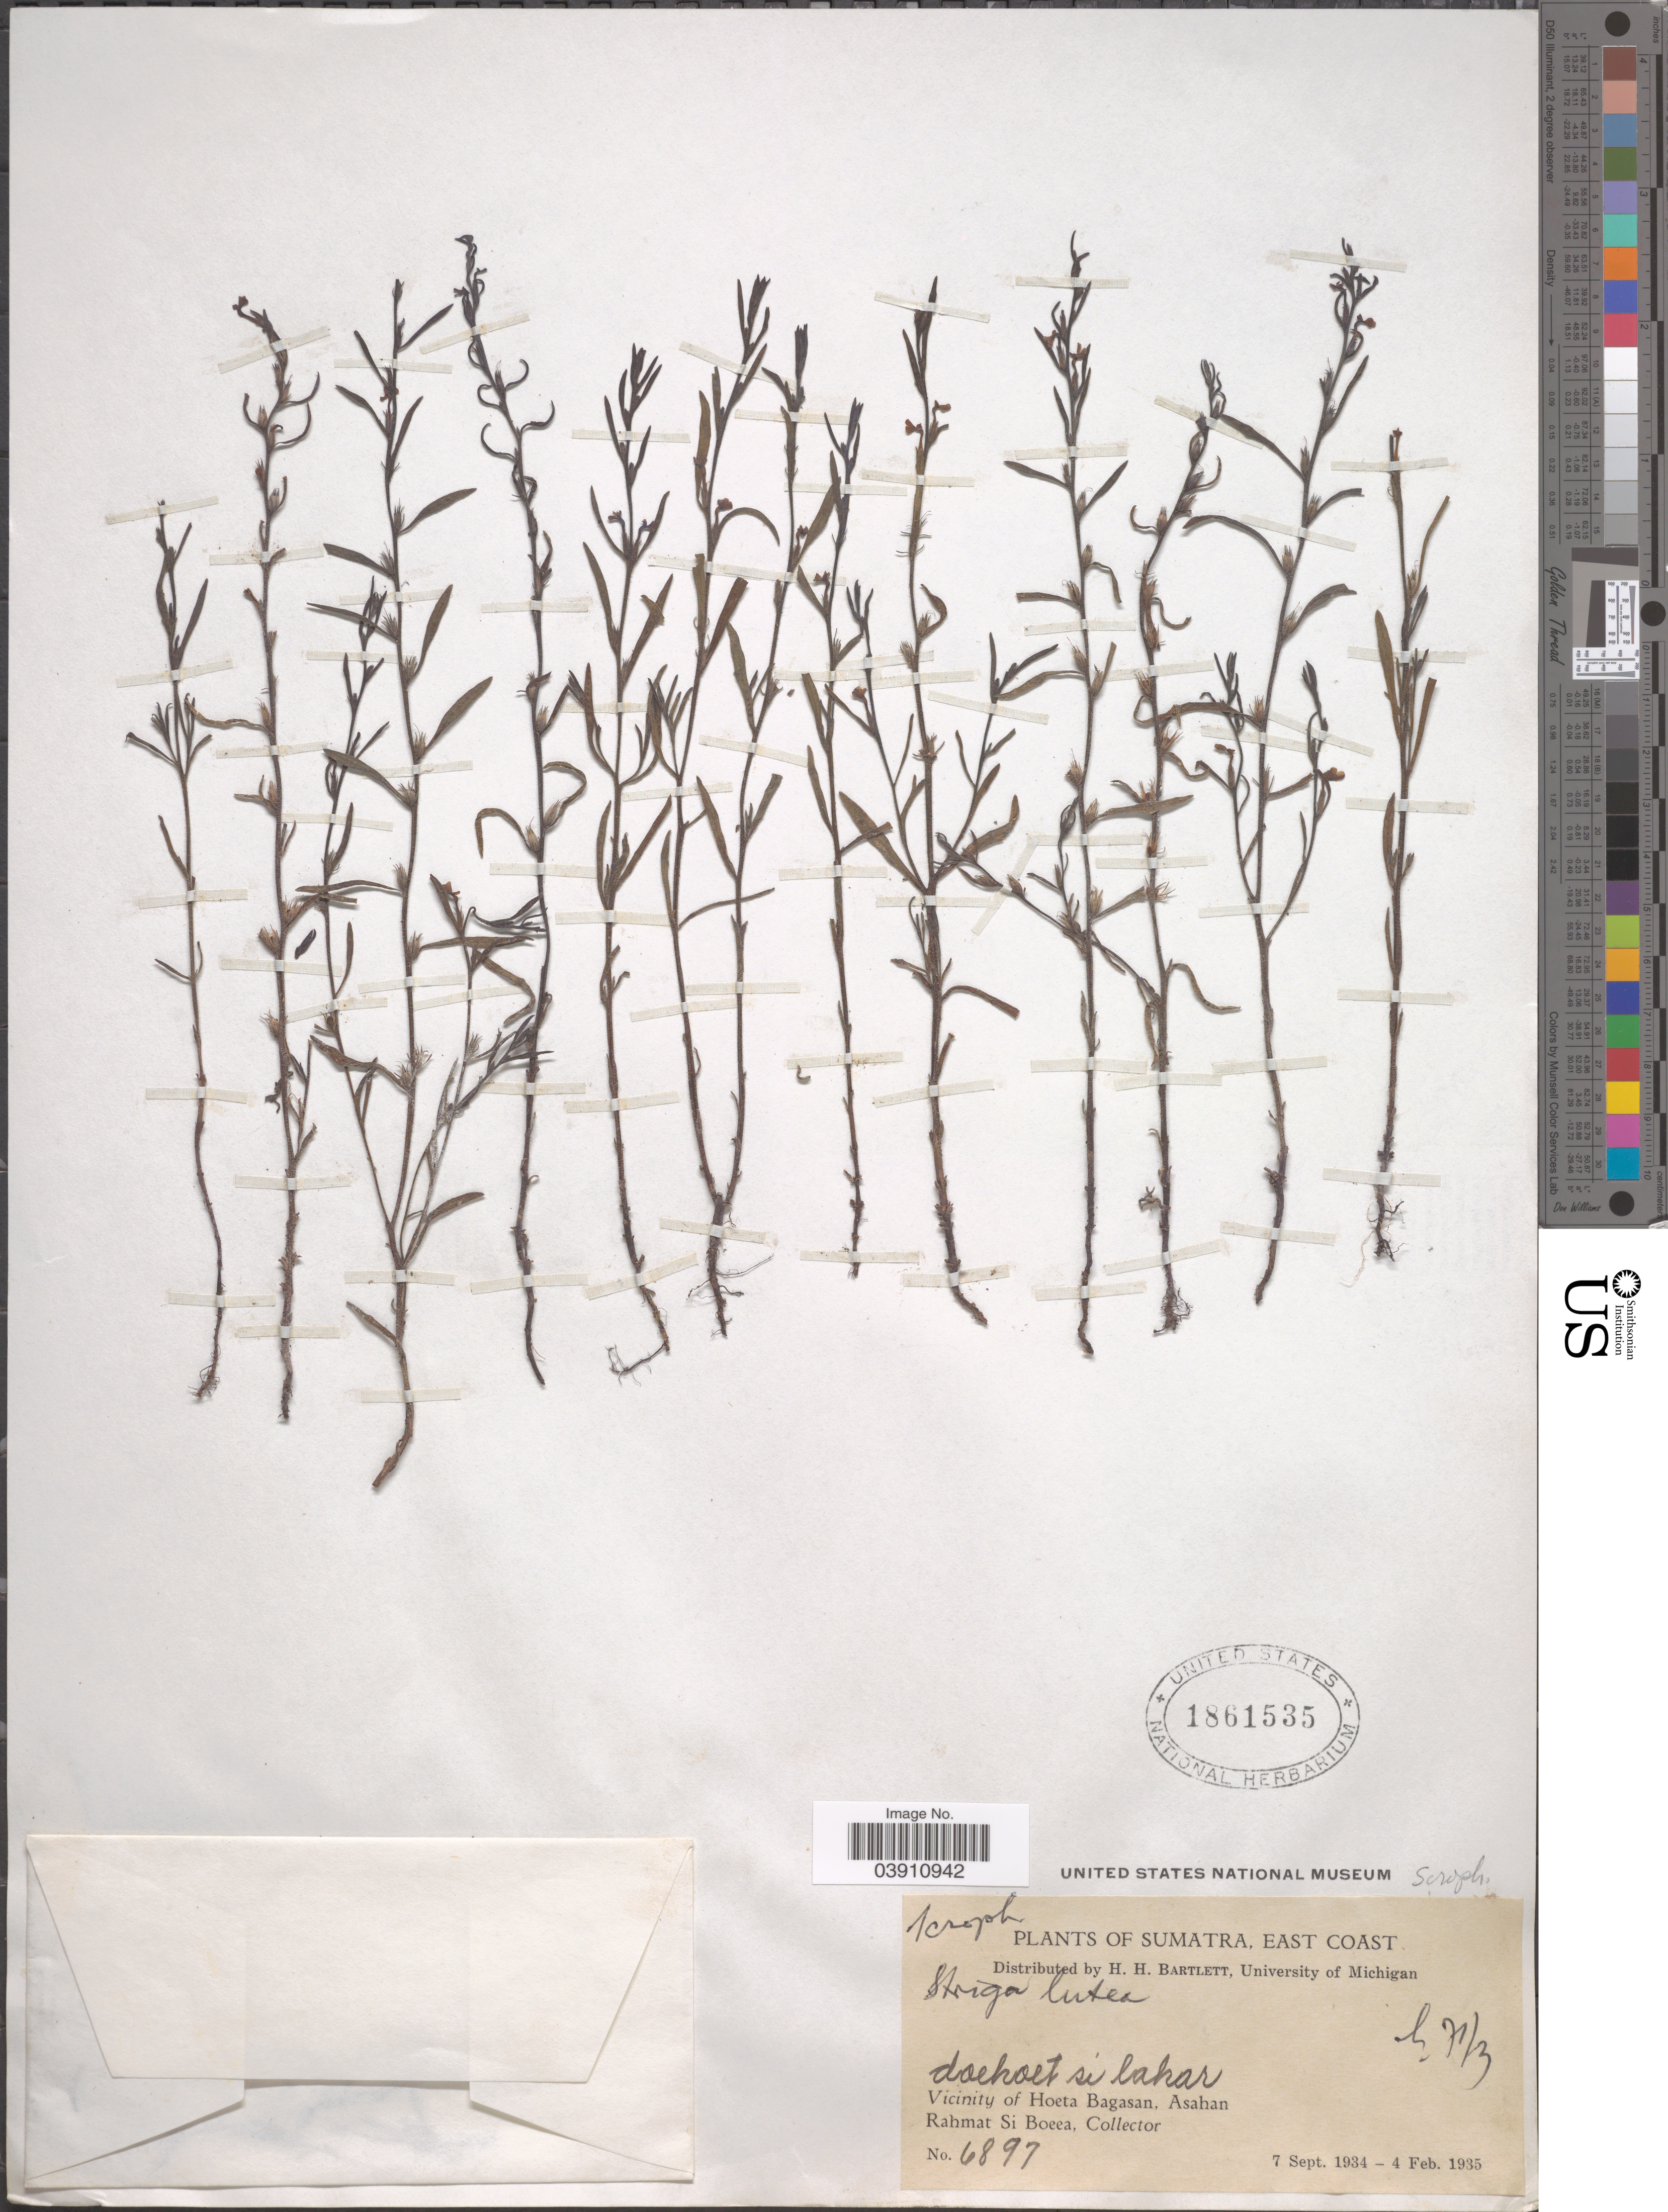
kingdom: Plantae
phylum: Tracheophyta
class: Magnoliopsida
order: Lamiales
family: Orobanchaceae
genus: Striga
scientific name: Striga hirsuta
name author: Benth.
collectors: Rahmat Si Boeea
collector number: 6897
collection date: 1934-09-07/1935-02-04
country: Indonesia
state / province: Sumatra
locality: East Coast. Vicinity of Hoeta Bagasan, Asahan.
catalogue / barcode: US 1861535